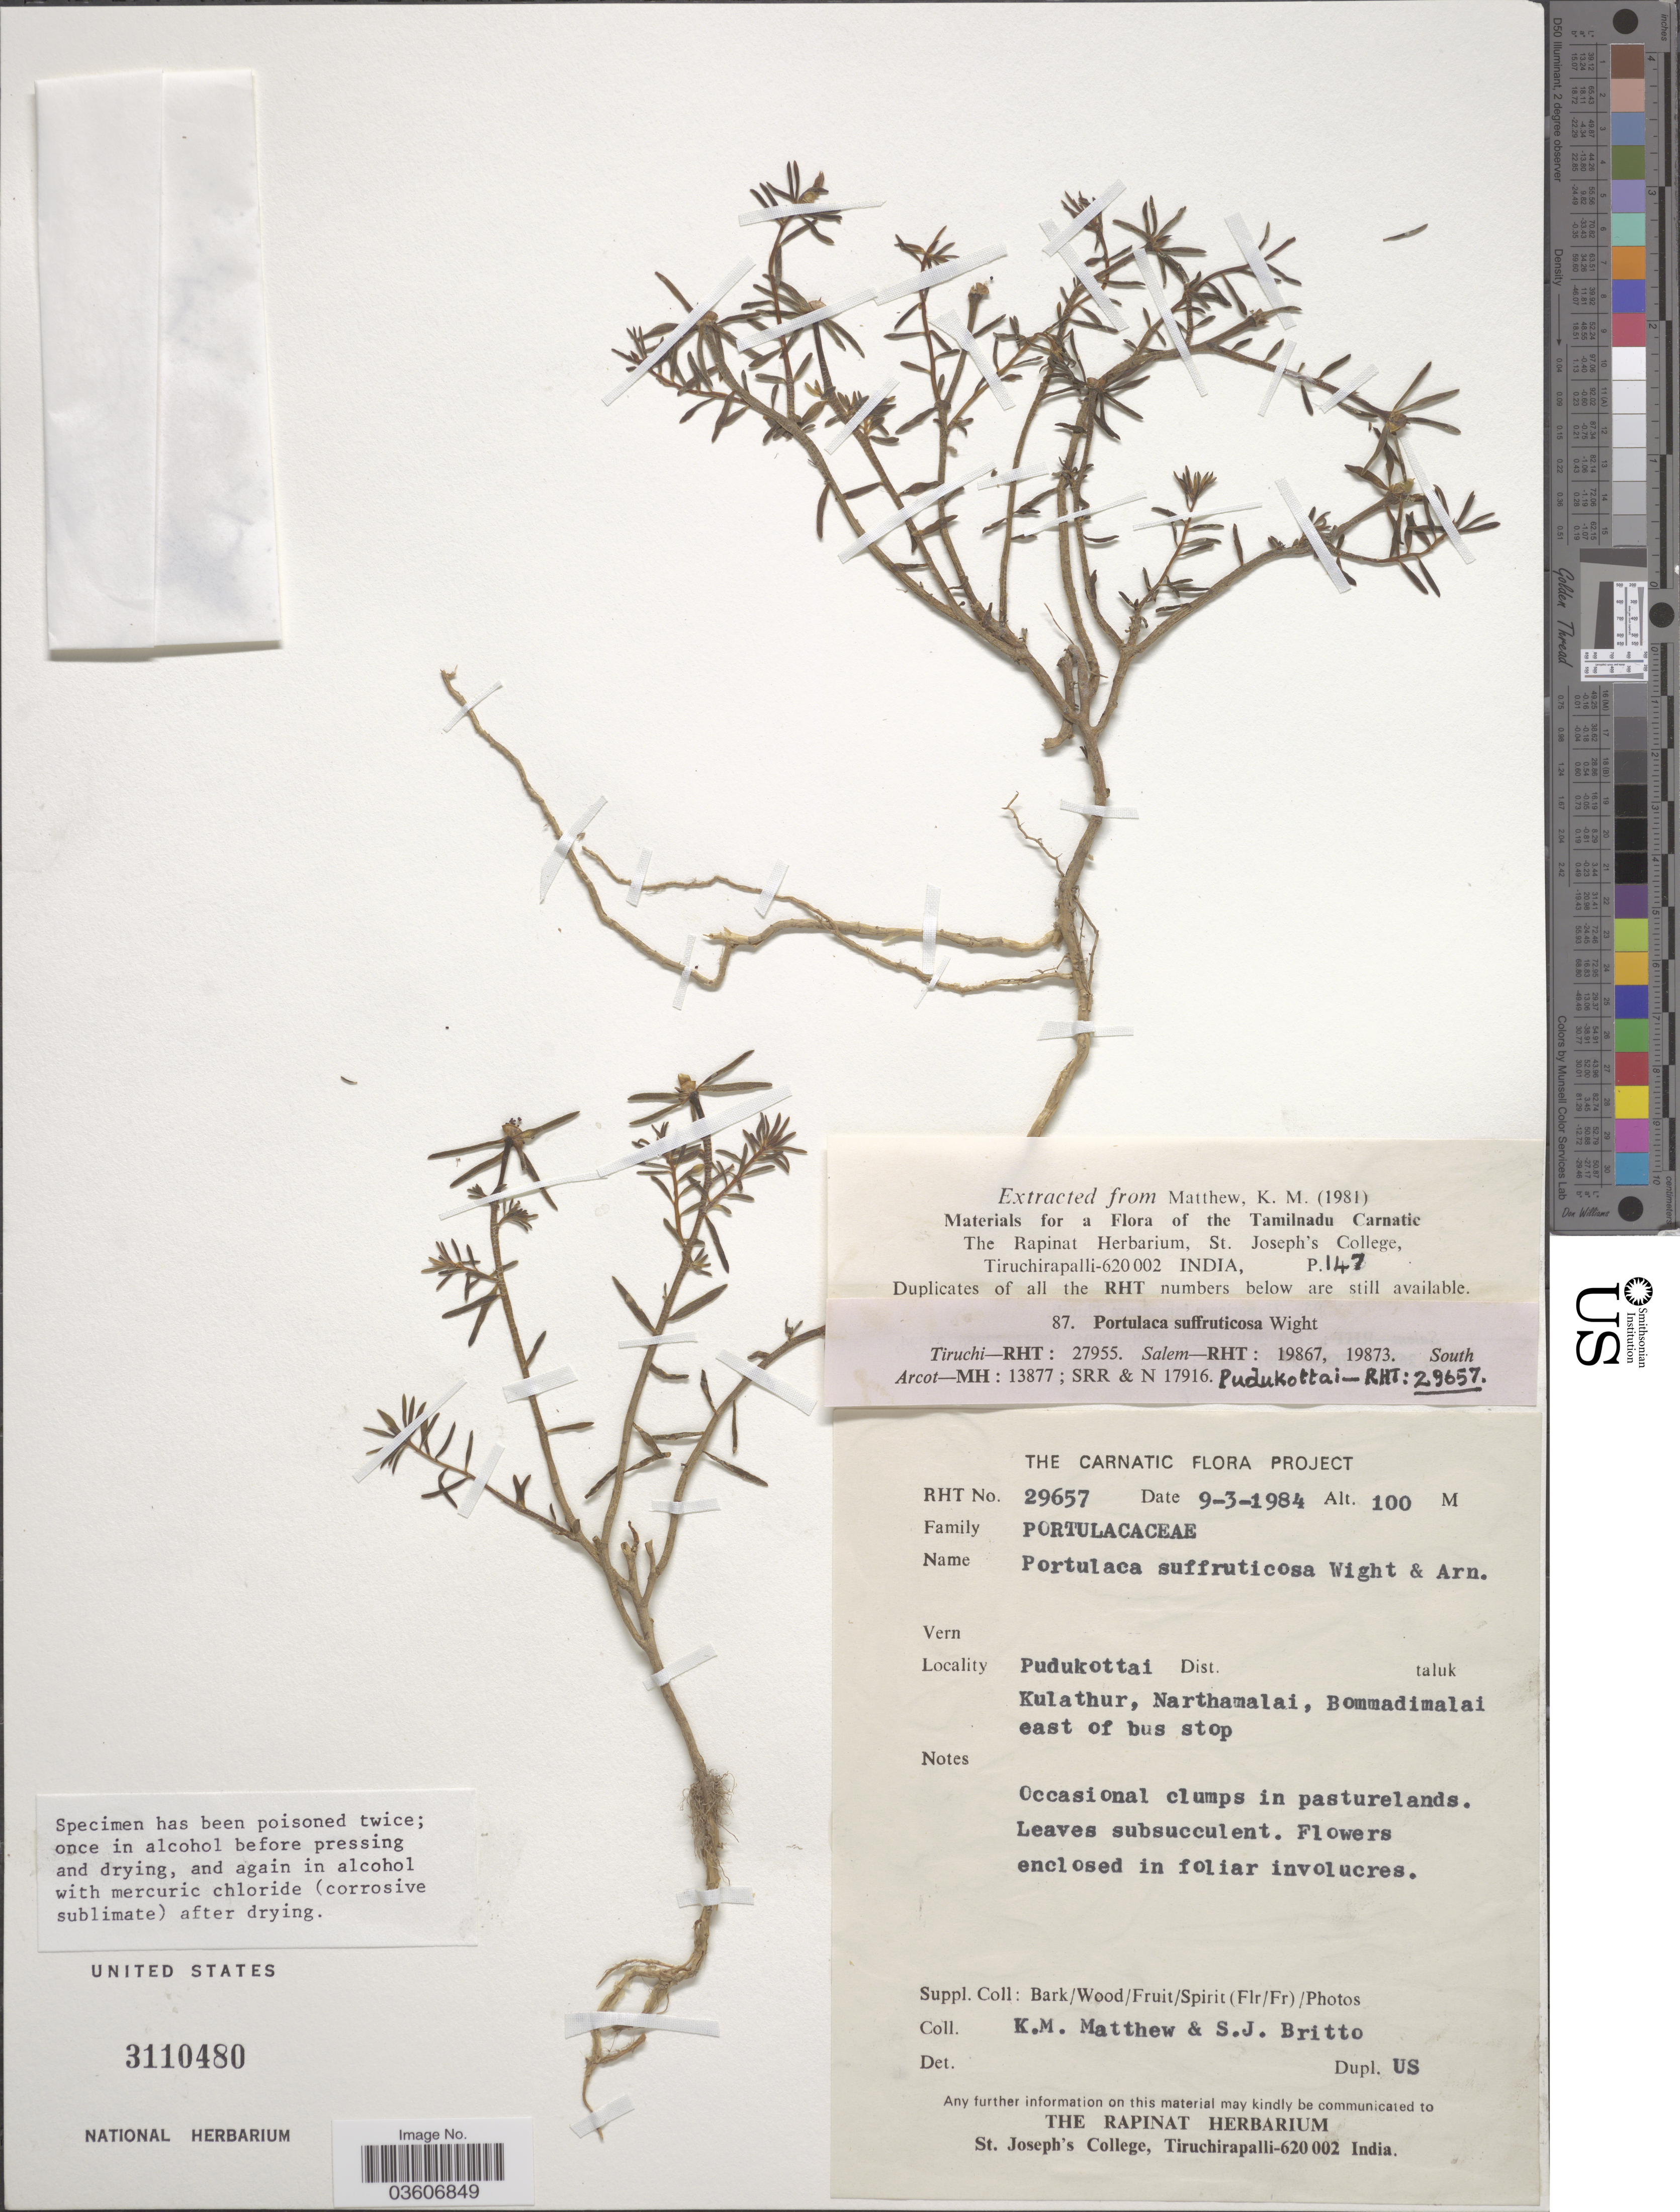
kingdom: Plantae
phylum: Tracheophyta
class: Magnoliopsida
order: Caryophyllales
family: Portulacaceae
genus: Portulaca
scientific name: Portulaca suffruticosa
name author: Thwaites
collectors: K. M. Matthew & S. J. Britto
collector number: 29657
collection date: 1984-03-09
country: India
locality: Pudukottai, taluk Kulathur, Narthamalai, Bommadimalai east of bus stop.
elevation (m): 100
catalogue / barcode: US 3110480